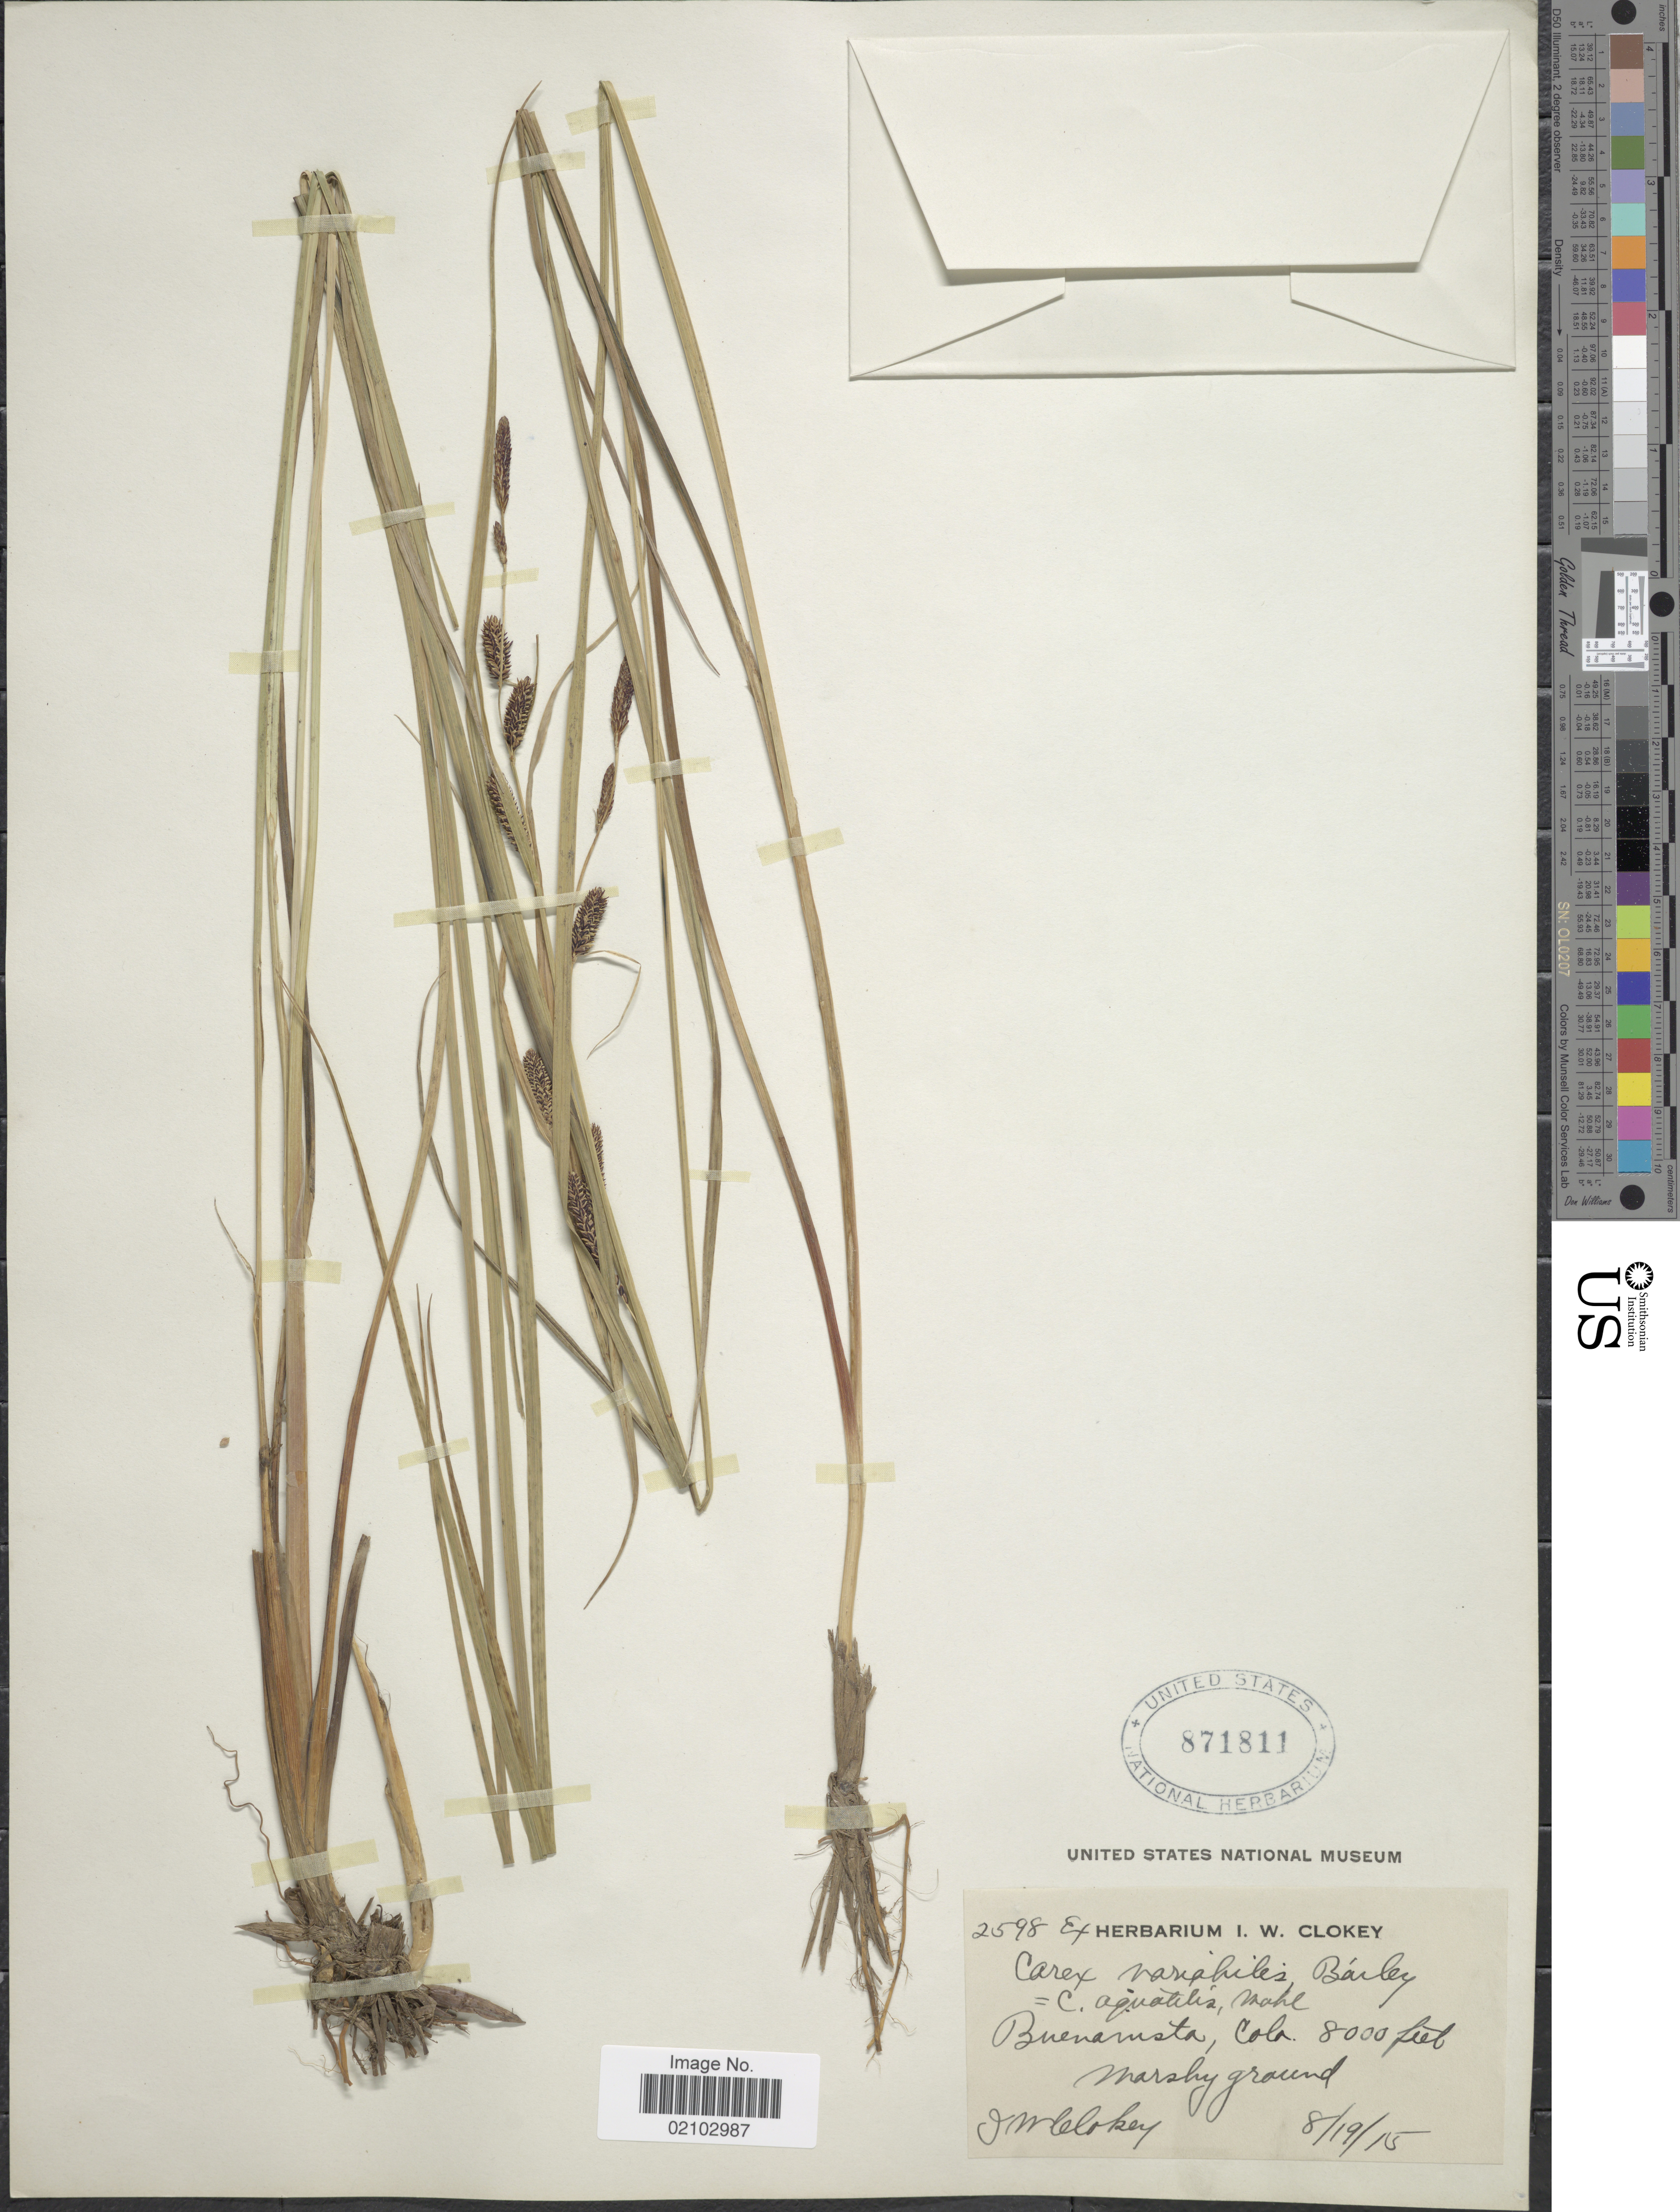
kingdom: Plantae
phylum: Tracheophyta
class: Liliopsida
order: Poales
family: Cyperaceae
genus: Carex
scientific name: Carex aquatilis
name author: Wahlenb.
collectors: I. W. Clokey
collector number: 2598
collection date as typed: Transcribed d/m/y: 19/8/15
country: United States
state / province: Colorado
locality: Buenavista, marshy ground.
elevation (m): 2438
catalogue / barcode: US 871811